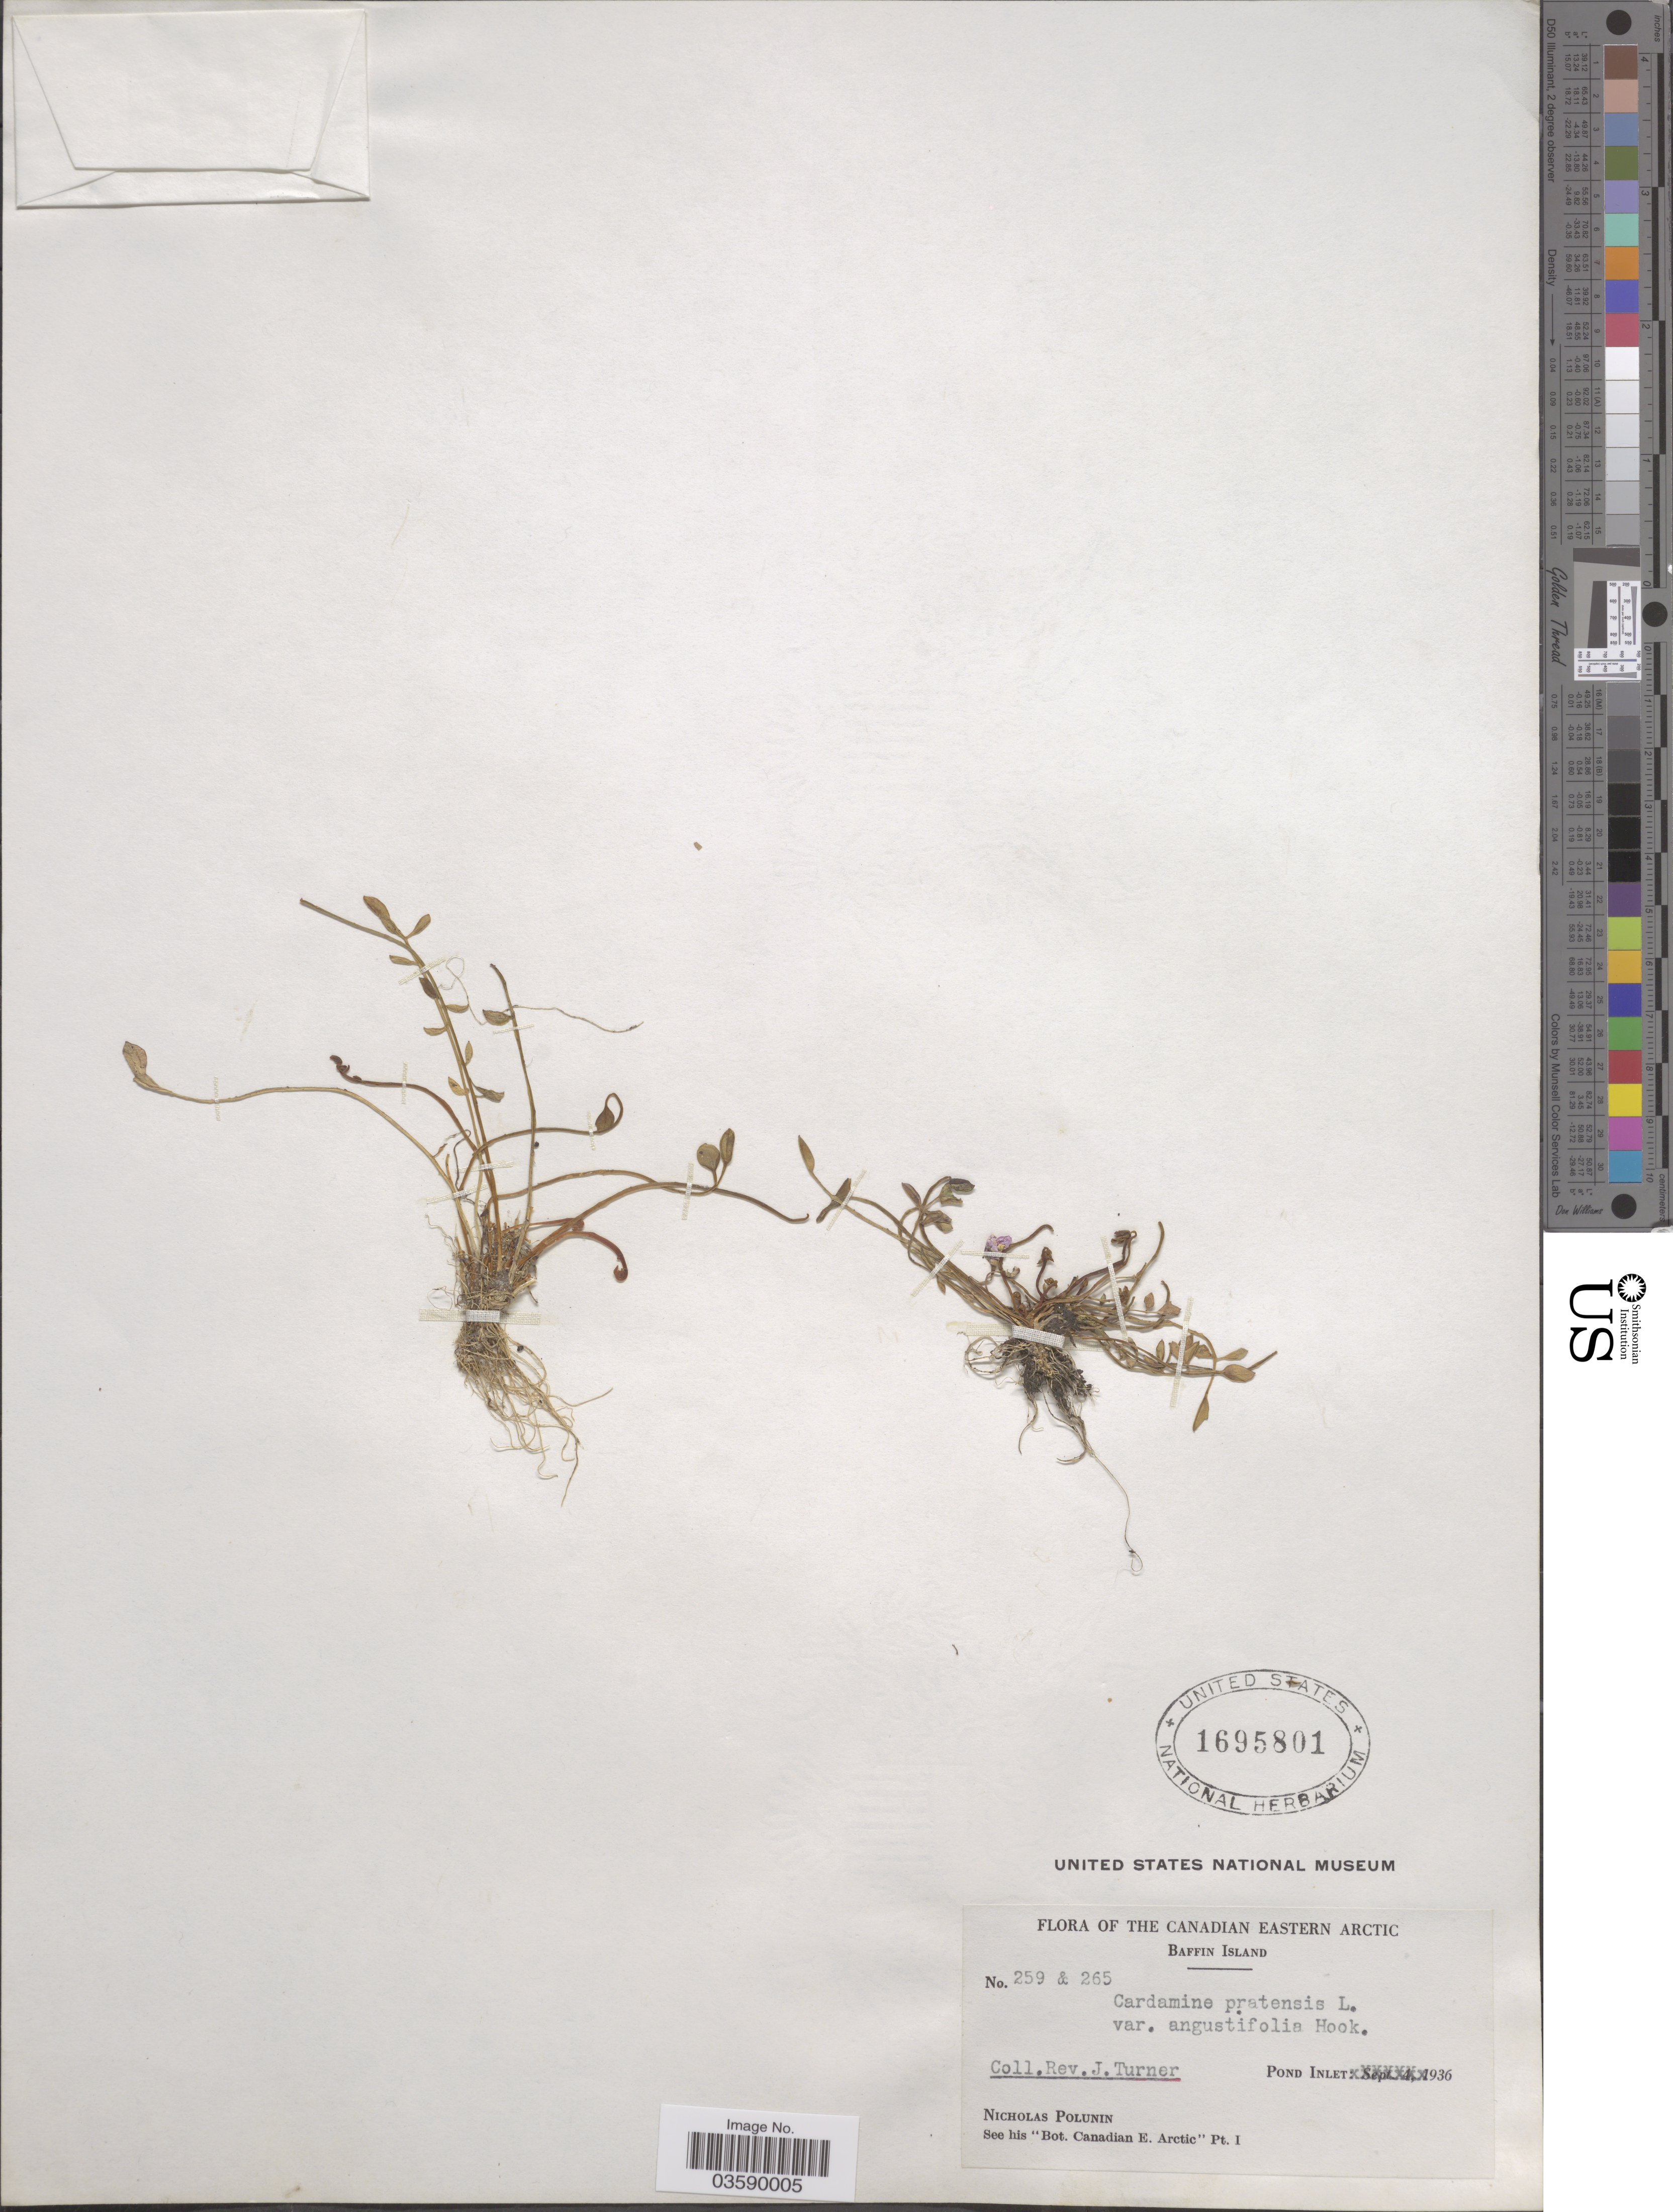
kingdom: Plantae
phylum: Tracheophyta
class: Magnoliopsida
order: Brassicales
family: Brassicaceae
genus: Cardamine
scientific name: Cardamine pratensis subsp. angustifolia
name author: (Hook.) O.E. Schulz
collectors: J. Turner & N. V. Polunin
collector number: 259/265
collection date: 1936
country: Canada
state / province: Nunavut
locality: The Canadian Eastern Arctic. Baffin Island. Pond Inlet.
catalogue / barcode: US 1695801